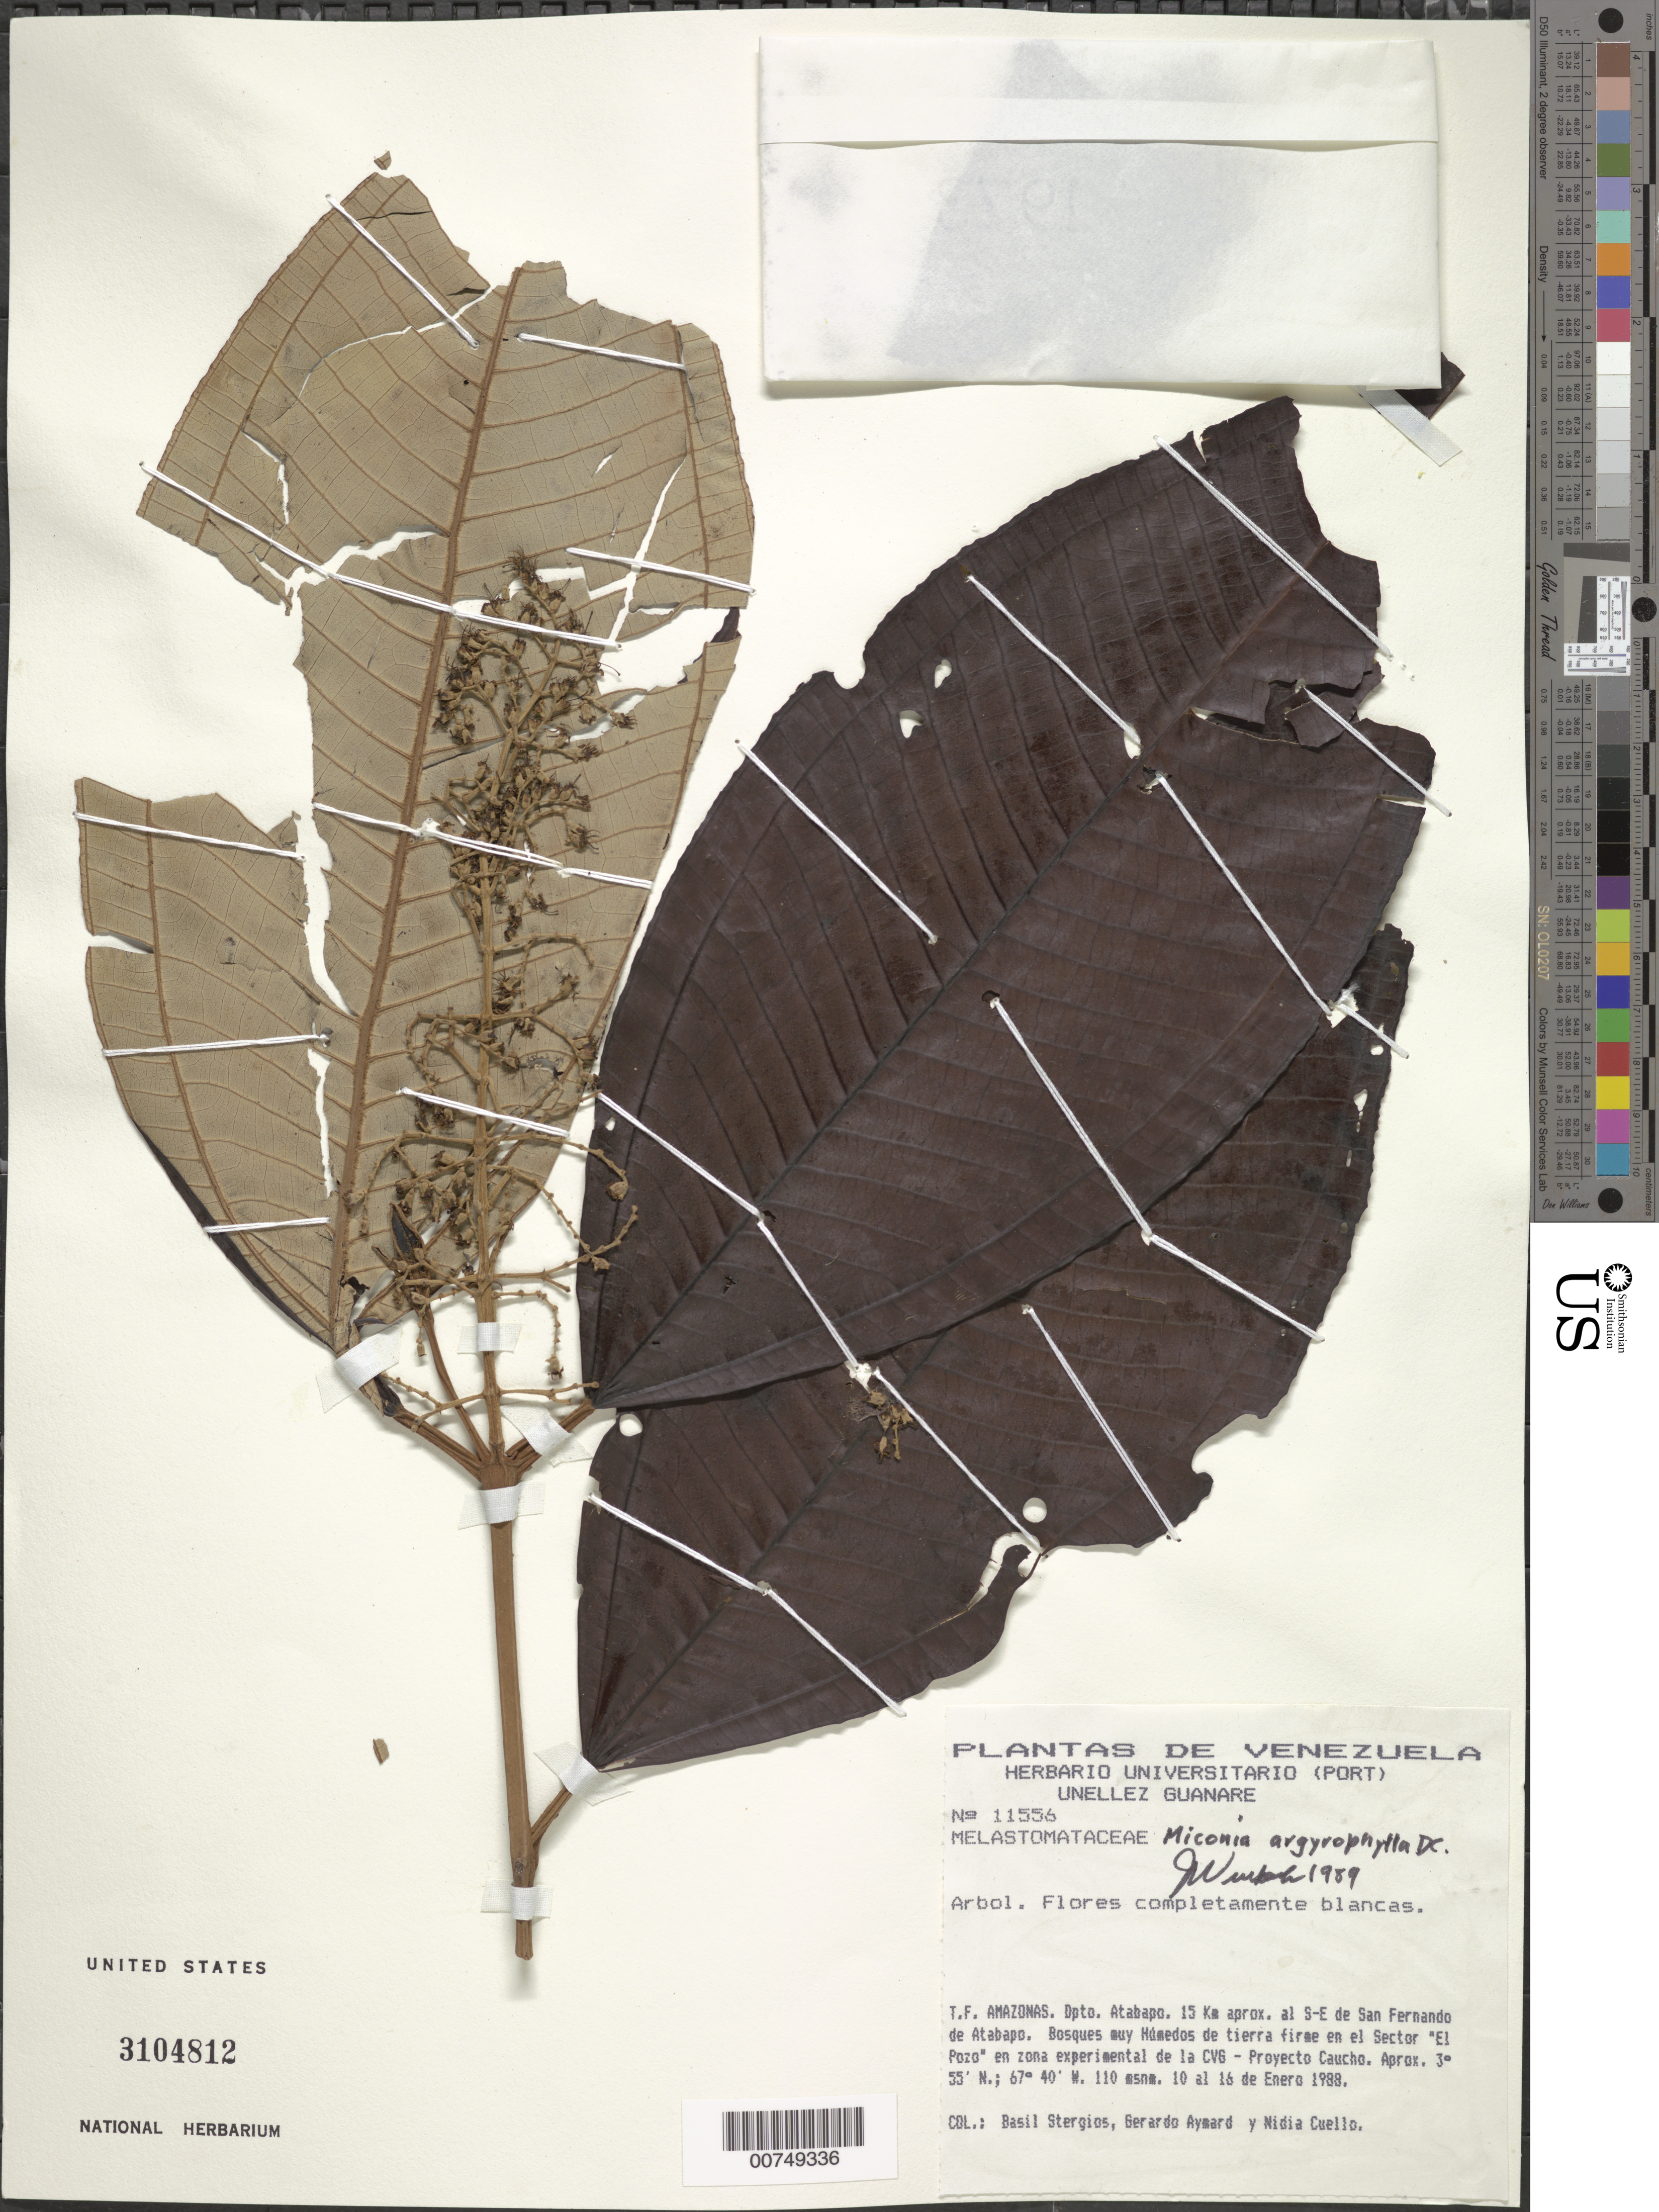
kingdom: Plantae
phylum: Tracheophyta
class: Magnoliopsida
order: Myrtales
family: Melastomataceae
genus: Miconia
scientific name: Miconia argyrophylla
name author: DC.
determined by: Wurdack, John J., (US), US (UNITED STATES)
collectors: B. G. Stergios, G. A. Aymard & N. L. Cuello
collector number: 11556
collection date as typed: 10-Jan-88 to 16-Jan-88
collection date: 1988-01-10/1988-01-16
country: Venezuela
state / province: Amazonas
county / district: Atabapo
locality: San Fernando de Atabapo, 15 km al SE, en el sector "El Pozo"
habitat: Bosques muy humedos de tierra firme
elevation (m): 110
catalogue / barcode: US 3104812